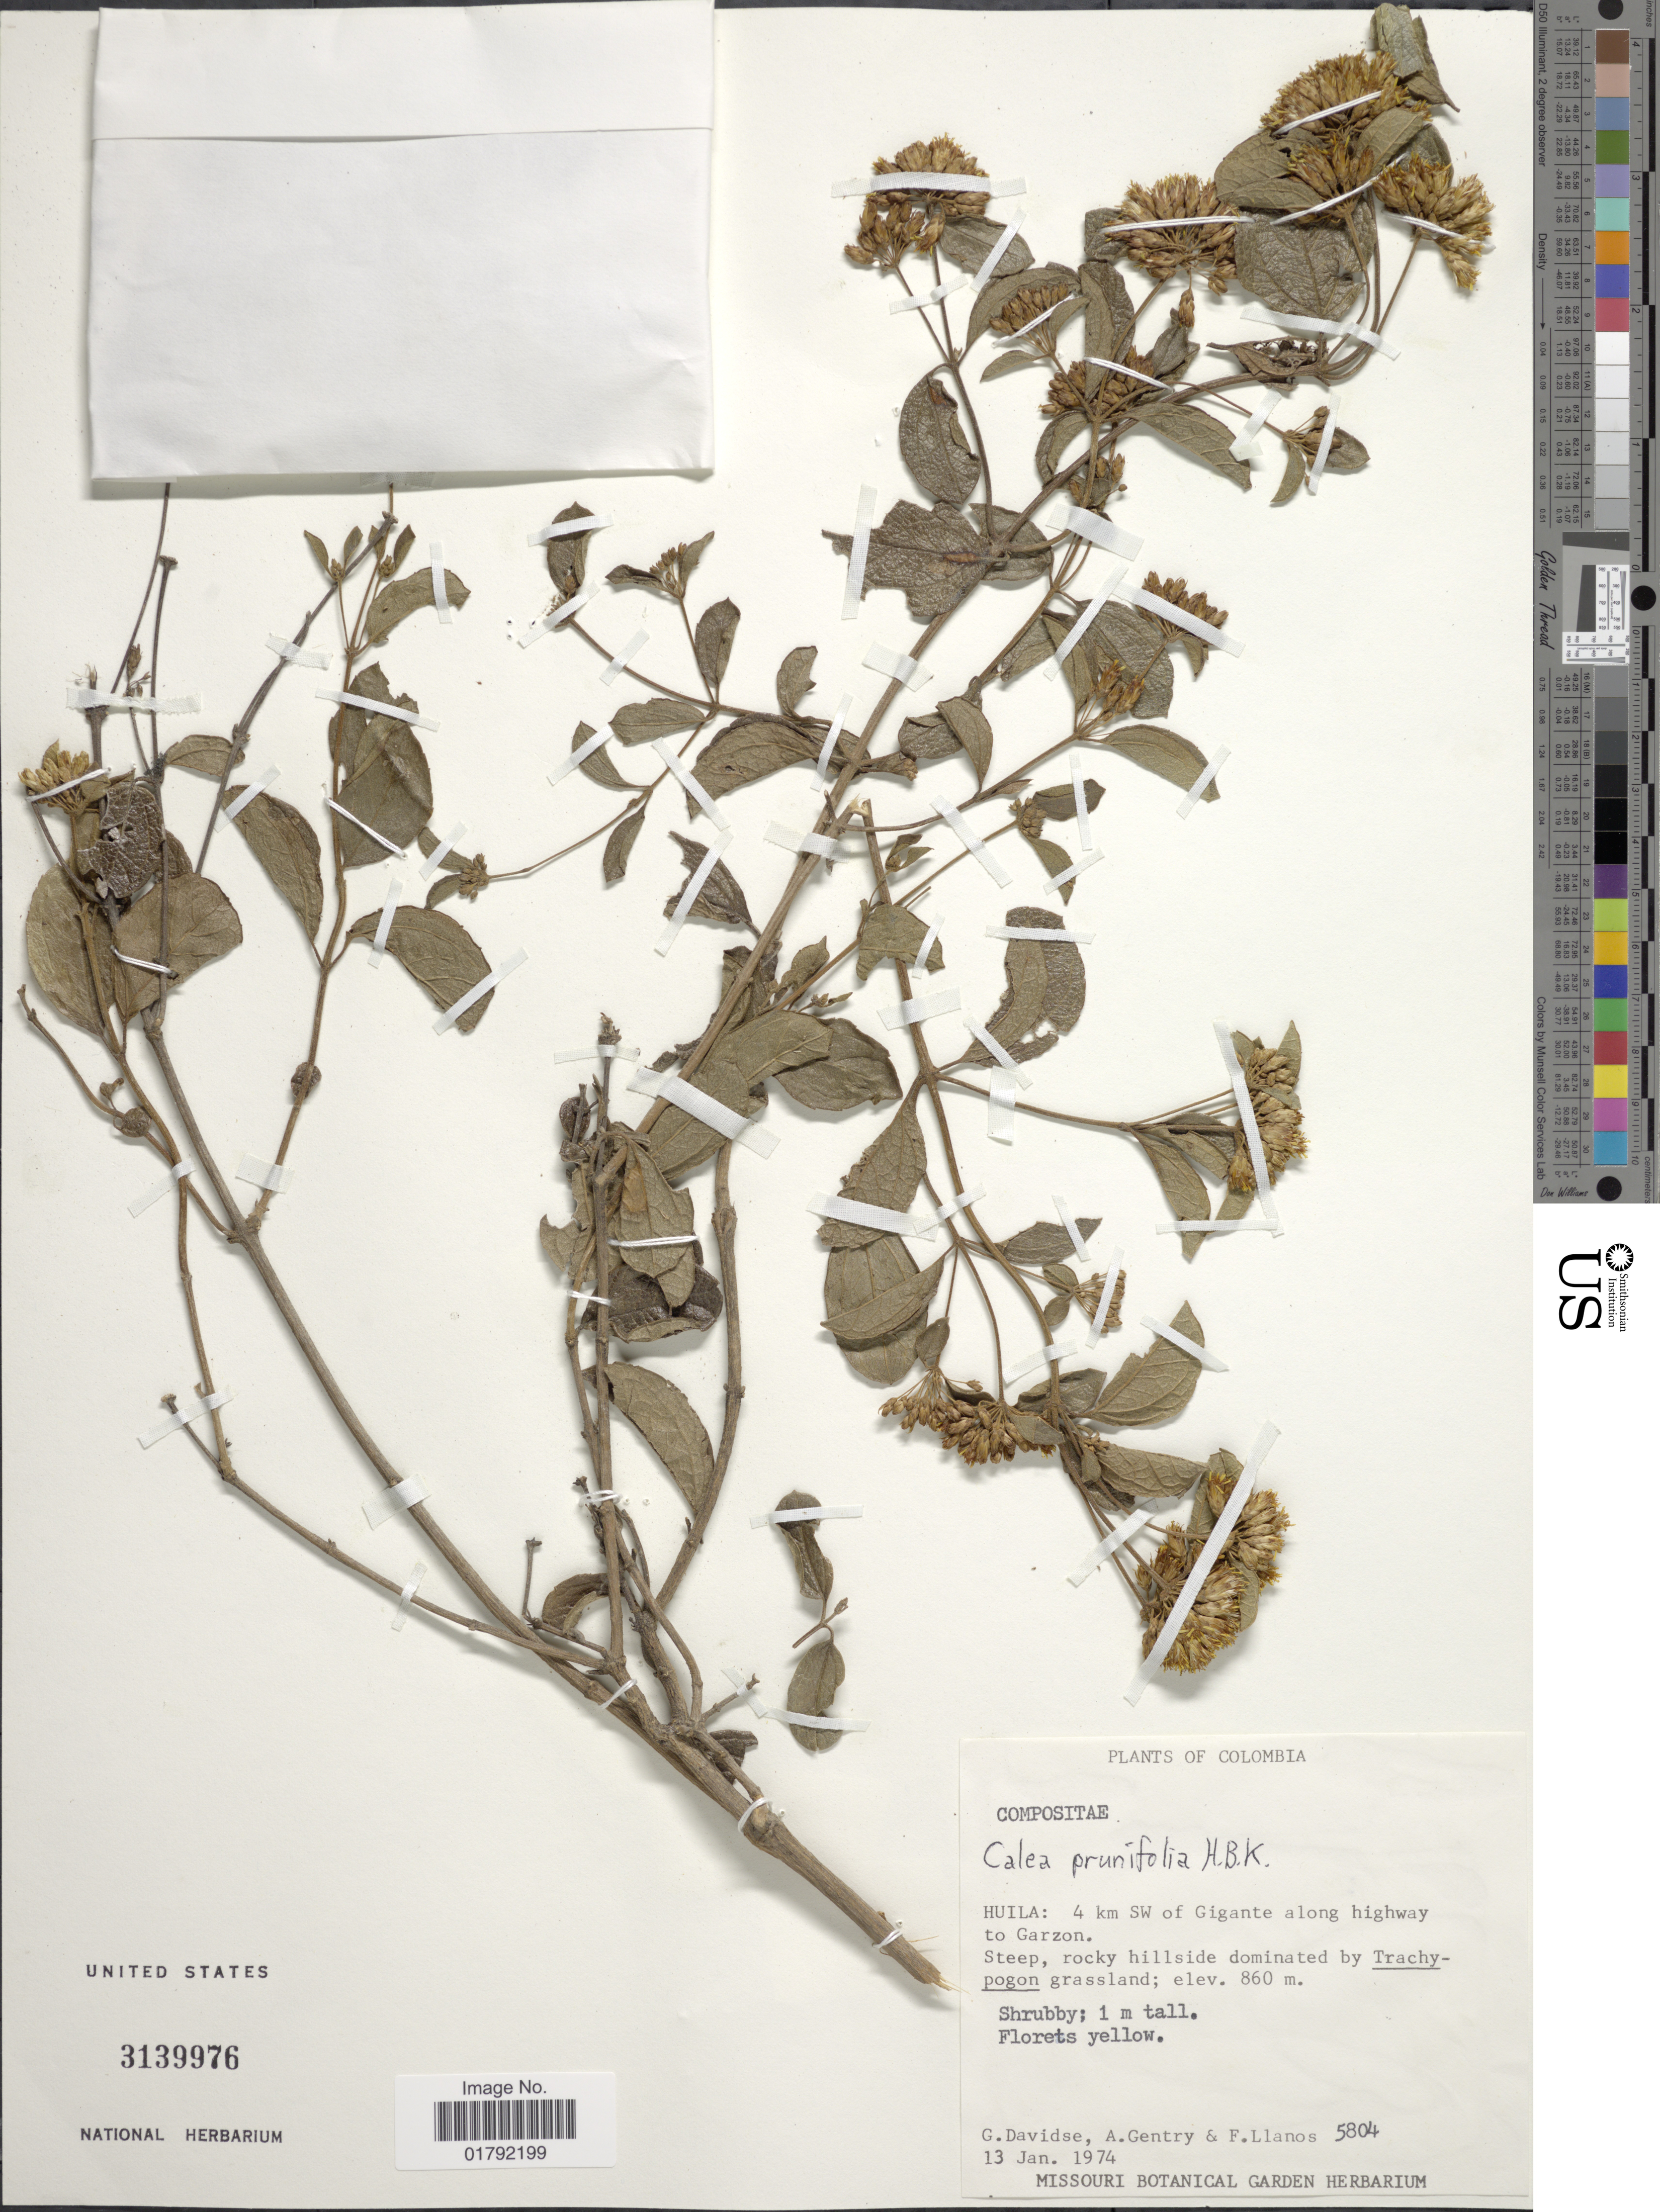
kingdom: Plantae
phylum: Tracheophyta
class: Magnoliopsida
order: Asterales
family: Asteraceae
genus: Calea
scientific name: Calea prunifolia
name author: Kunth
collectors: G. Davidse, A. H. Gentry & F. Llanos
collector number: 5804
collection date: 1974-01-13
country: Angola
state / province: Huila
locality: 4 km SW of Gigante along highway to Garzon, steep, rocky hillside.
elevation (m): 860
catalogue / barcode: US 3139976